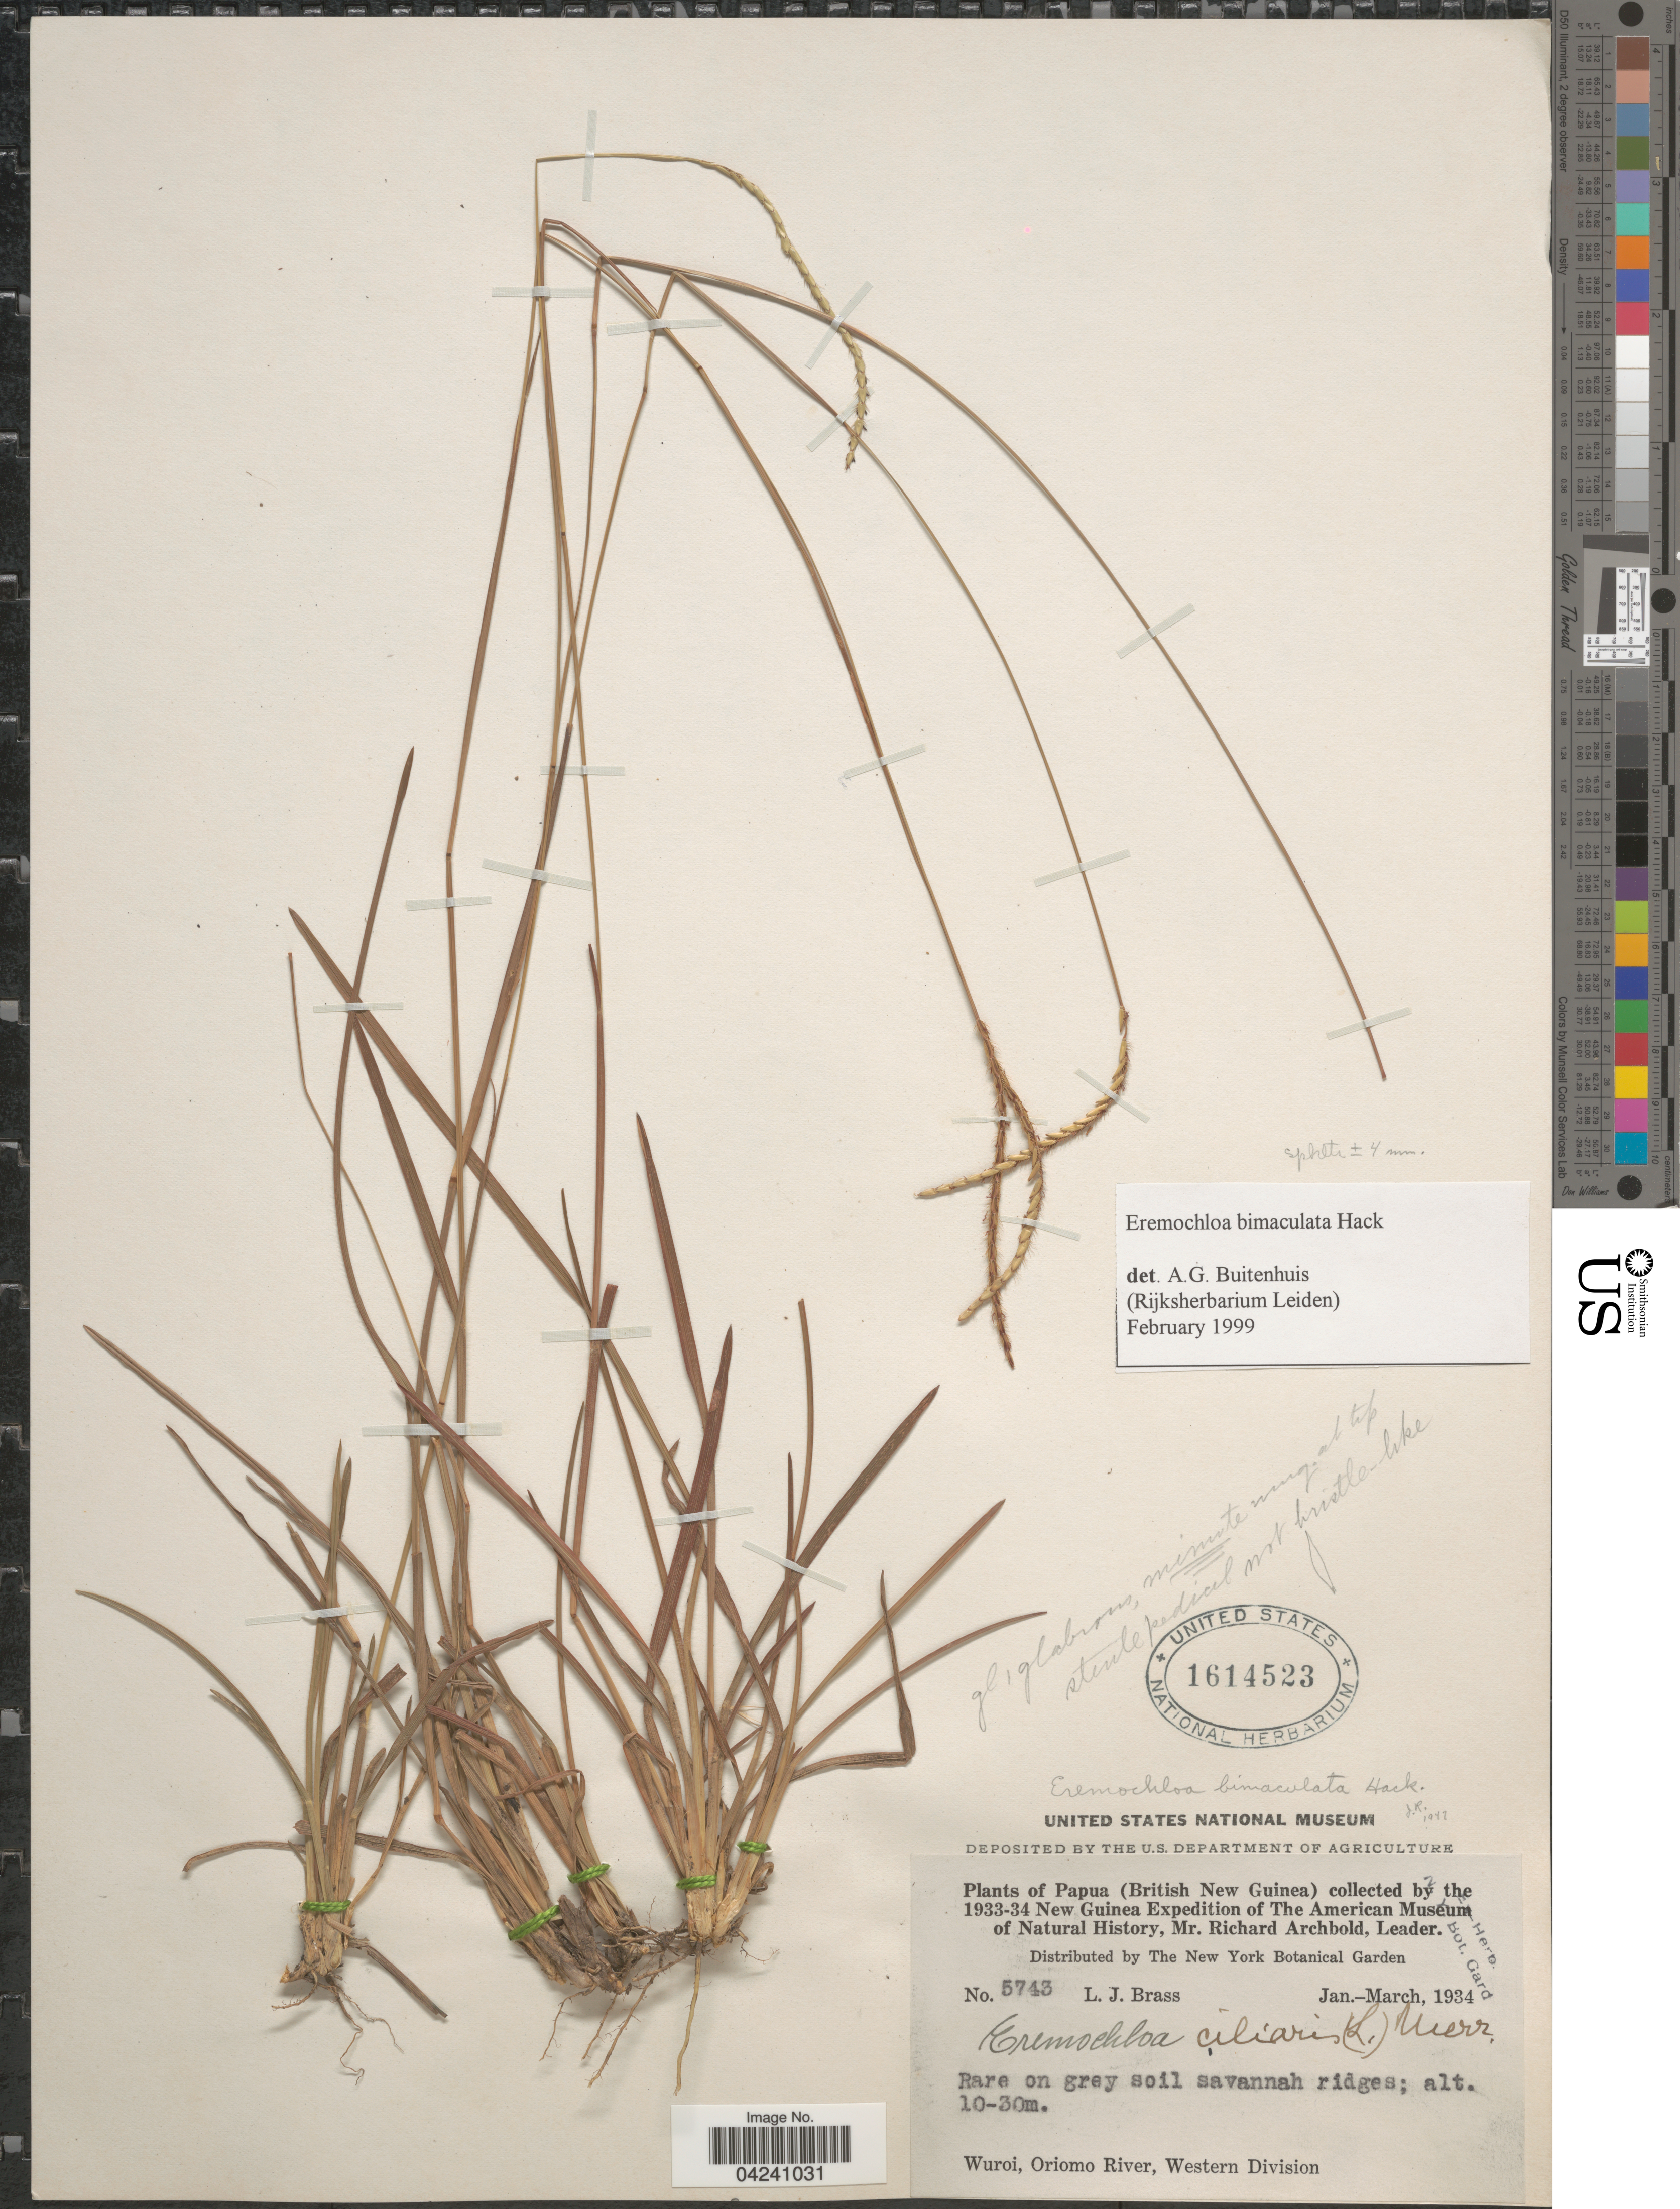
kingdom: Plantae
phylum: Tracheophyta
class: Liliopsida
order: Poales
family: Poaceae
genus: Eremochloa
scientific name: Eremochloa bimaculata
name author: Hack.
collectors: L. J. Brass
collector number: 5743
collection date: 1934-01/1934-03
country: Papua New Guinea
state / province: Manus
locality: Papua (British New Guinea). 1933-34 New Guinea Expedition of The American Museum of Natural History. On grey soil savannah ridges. Wuroi, Oriomo River, Western Division.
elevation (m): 10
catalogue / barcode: US 1614523